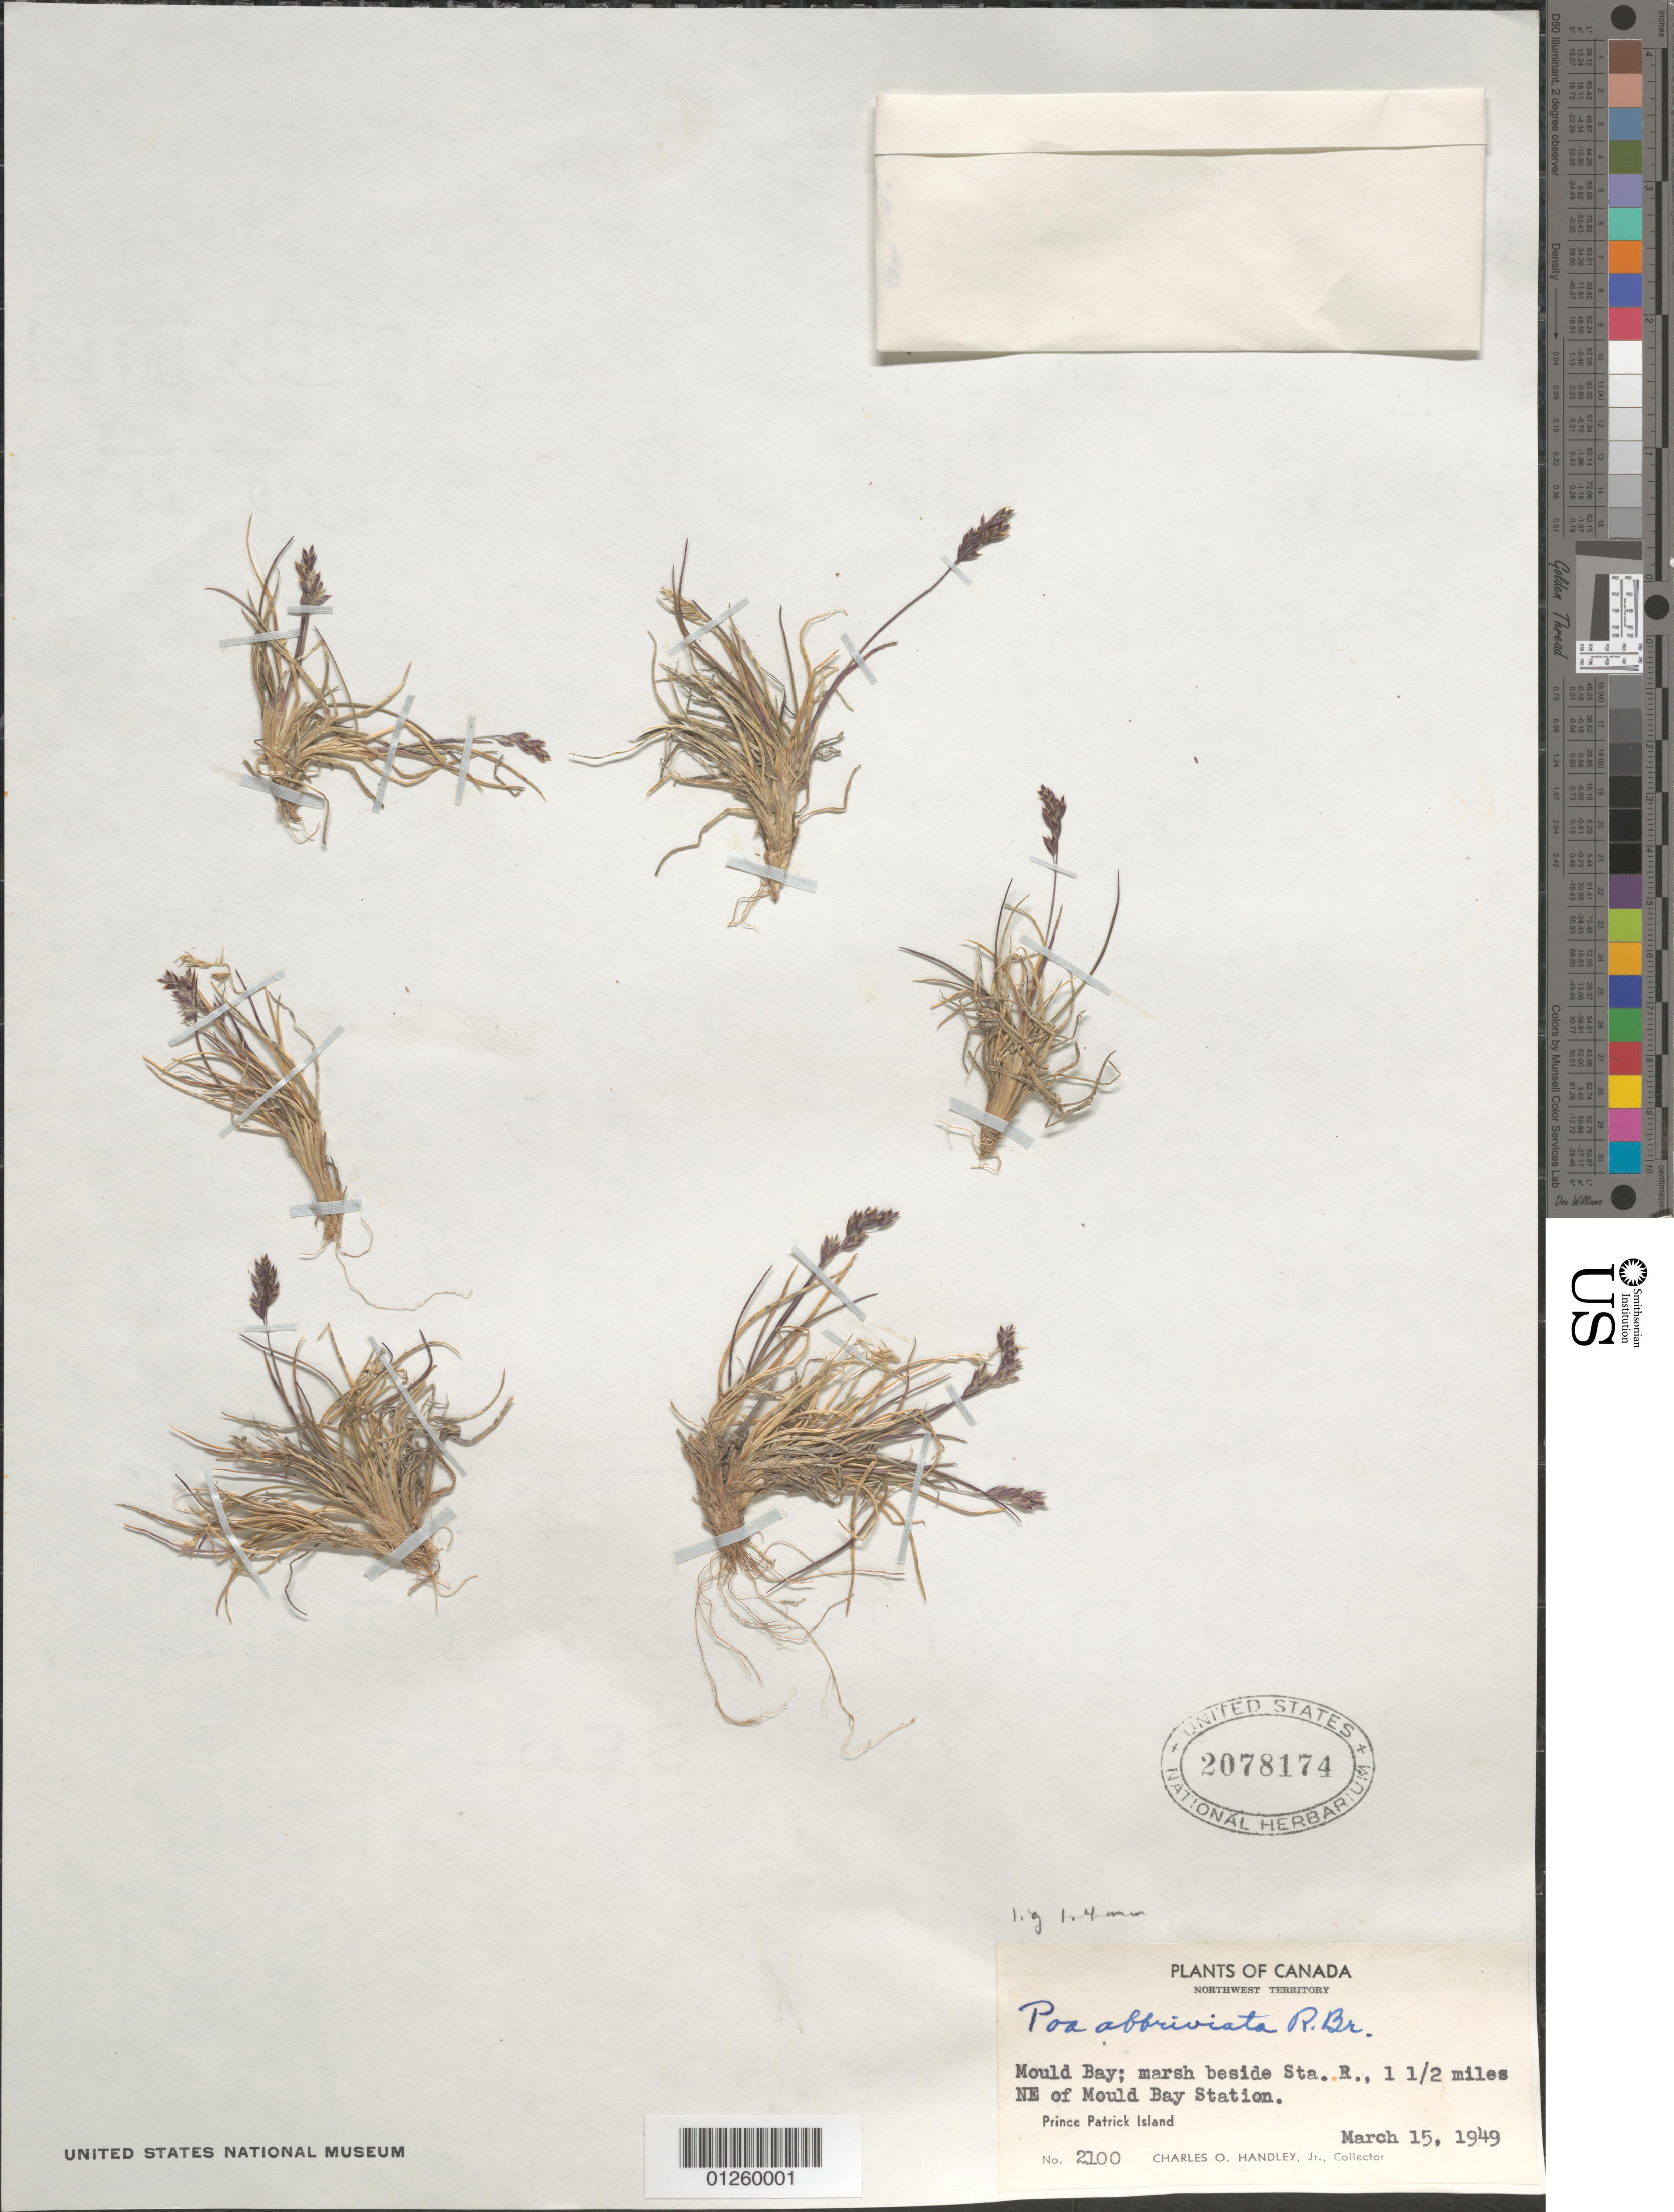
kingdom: Plantae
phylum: Tracheophyta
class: Liliopsida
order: Poales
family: Poaceae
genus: Poa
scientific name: Poa abbreviata subsp. abbreviata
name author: R. Br.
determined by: Soreng, Robert J., Research Associate (BOT), Smithsonian Institution - National Museum of Natural History (UNITED STATES)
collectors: C. O. Handley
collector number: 2100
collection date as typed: March 15, 1949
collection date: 1949-03-15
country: Canada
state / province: Northwest Territories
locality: Mould Bay: marsh beside Sta. R., 1 1/2 miles NE of Mould Bay Station.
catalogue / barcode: US 2078174